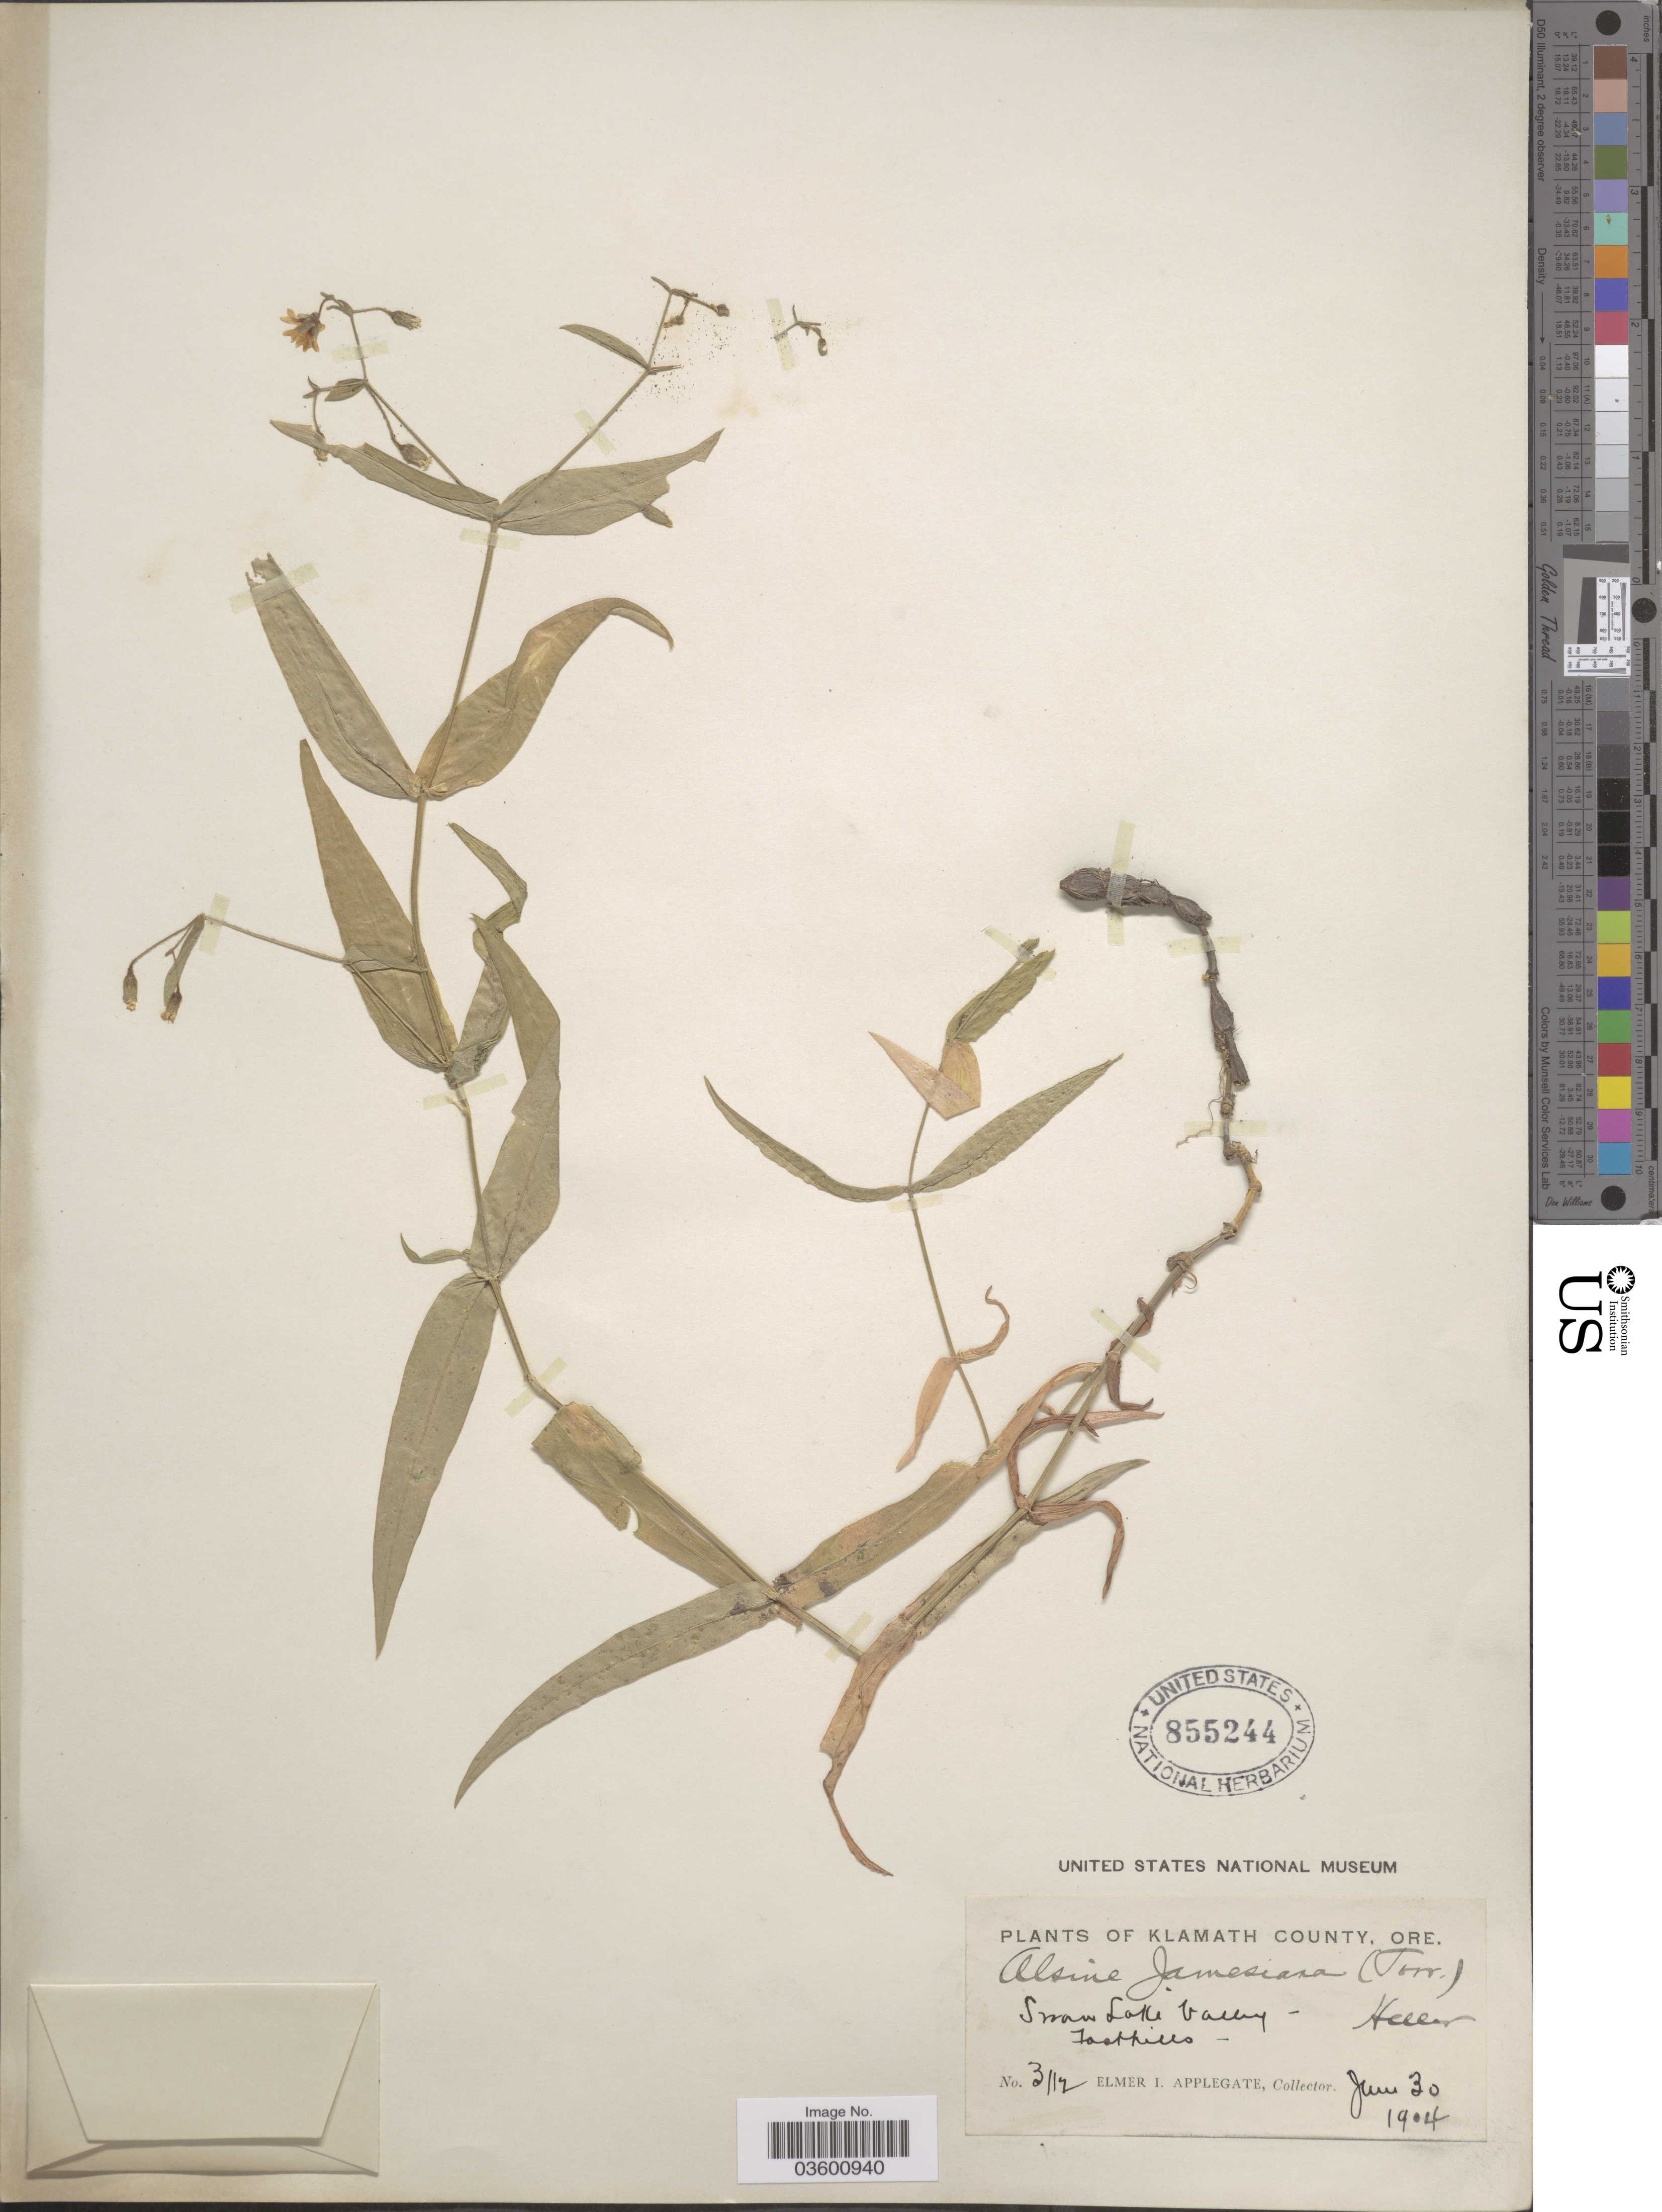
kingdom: Plantae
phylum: Tracheophyta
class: Magnoliopsida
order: Caryophyllales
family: Caryophyllaceae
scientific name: Torreyostellaria jamesiana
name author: (Torr.) Gang Yao et al.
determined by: Strong, M. T., (US), Smithsonian Institution - National Museum of Natural History (UNITED STATES)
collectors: E. I. Applegate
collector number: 3112*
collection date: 1904-06-30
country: United States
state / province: Oregon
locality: Klamath County. Swan Lake Valley. Foothills.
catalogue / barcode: US 855244